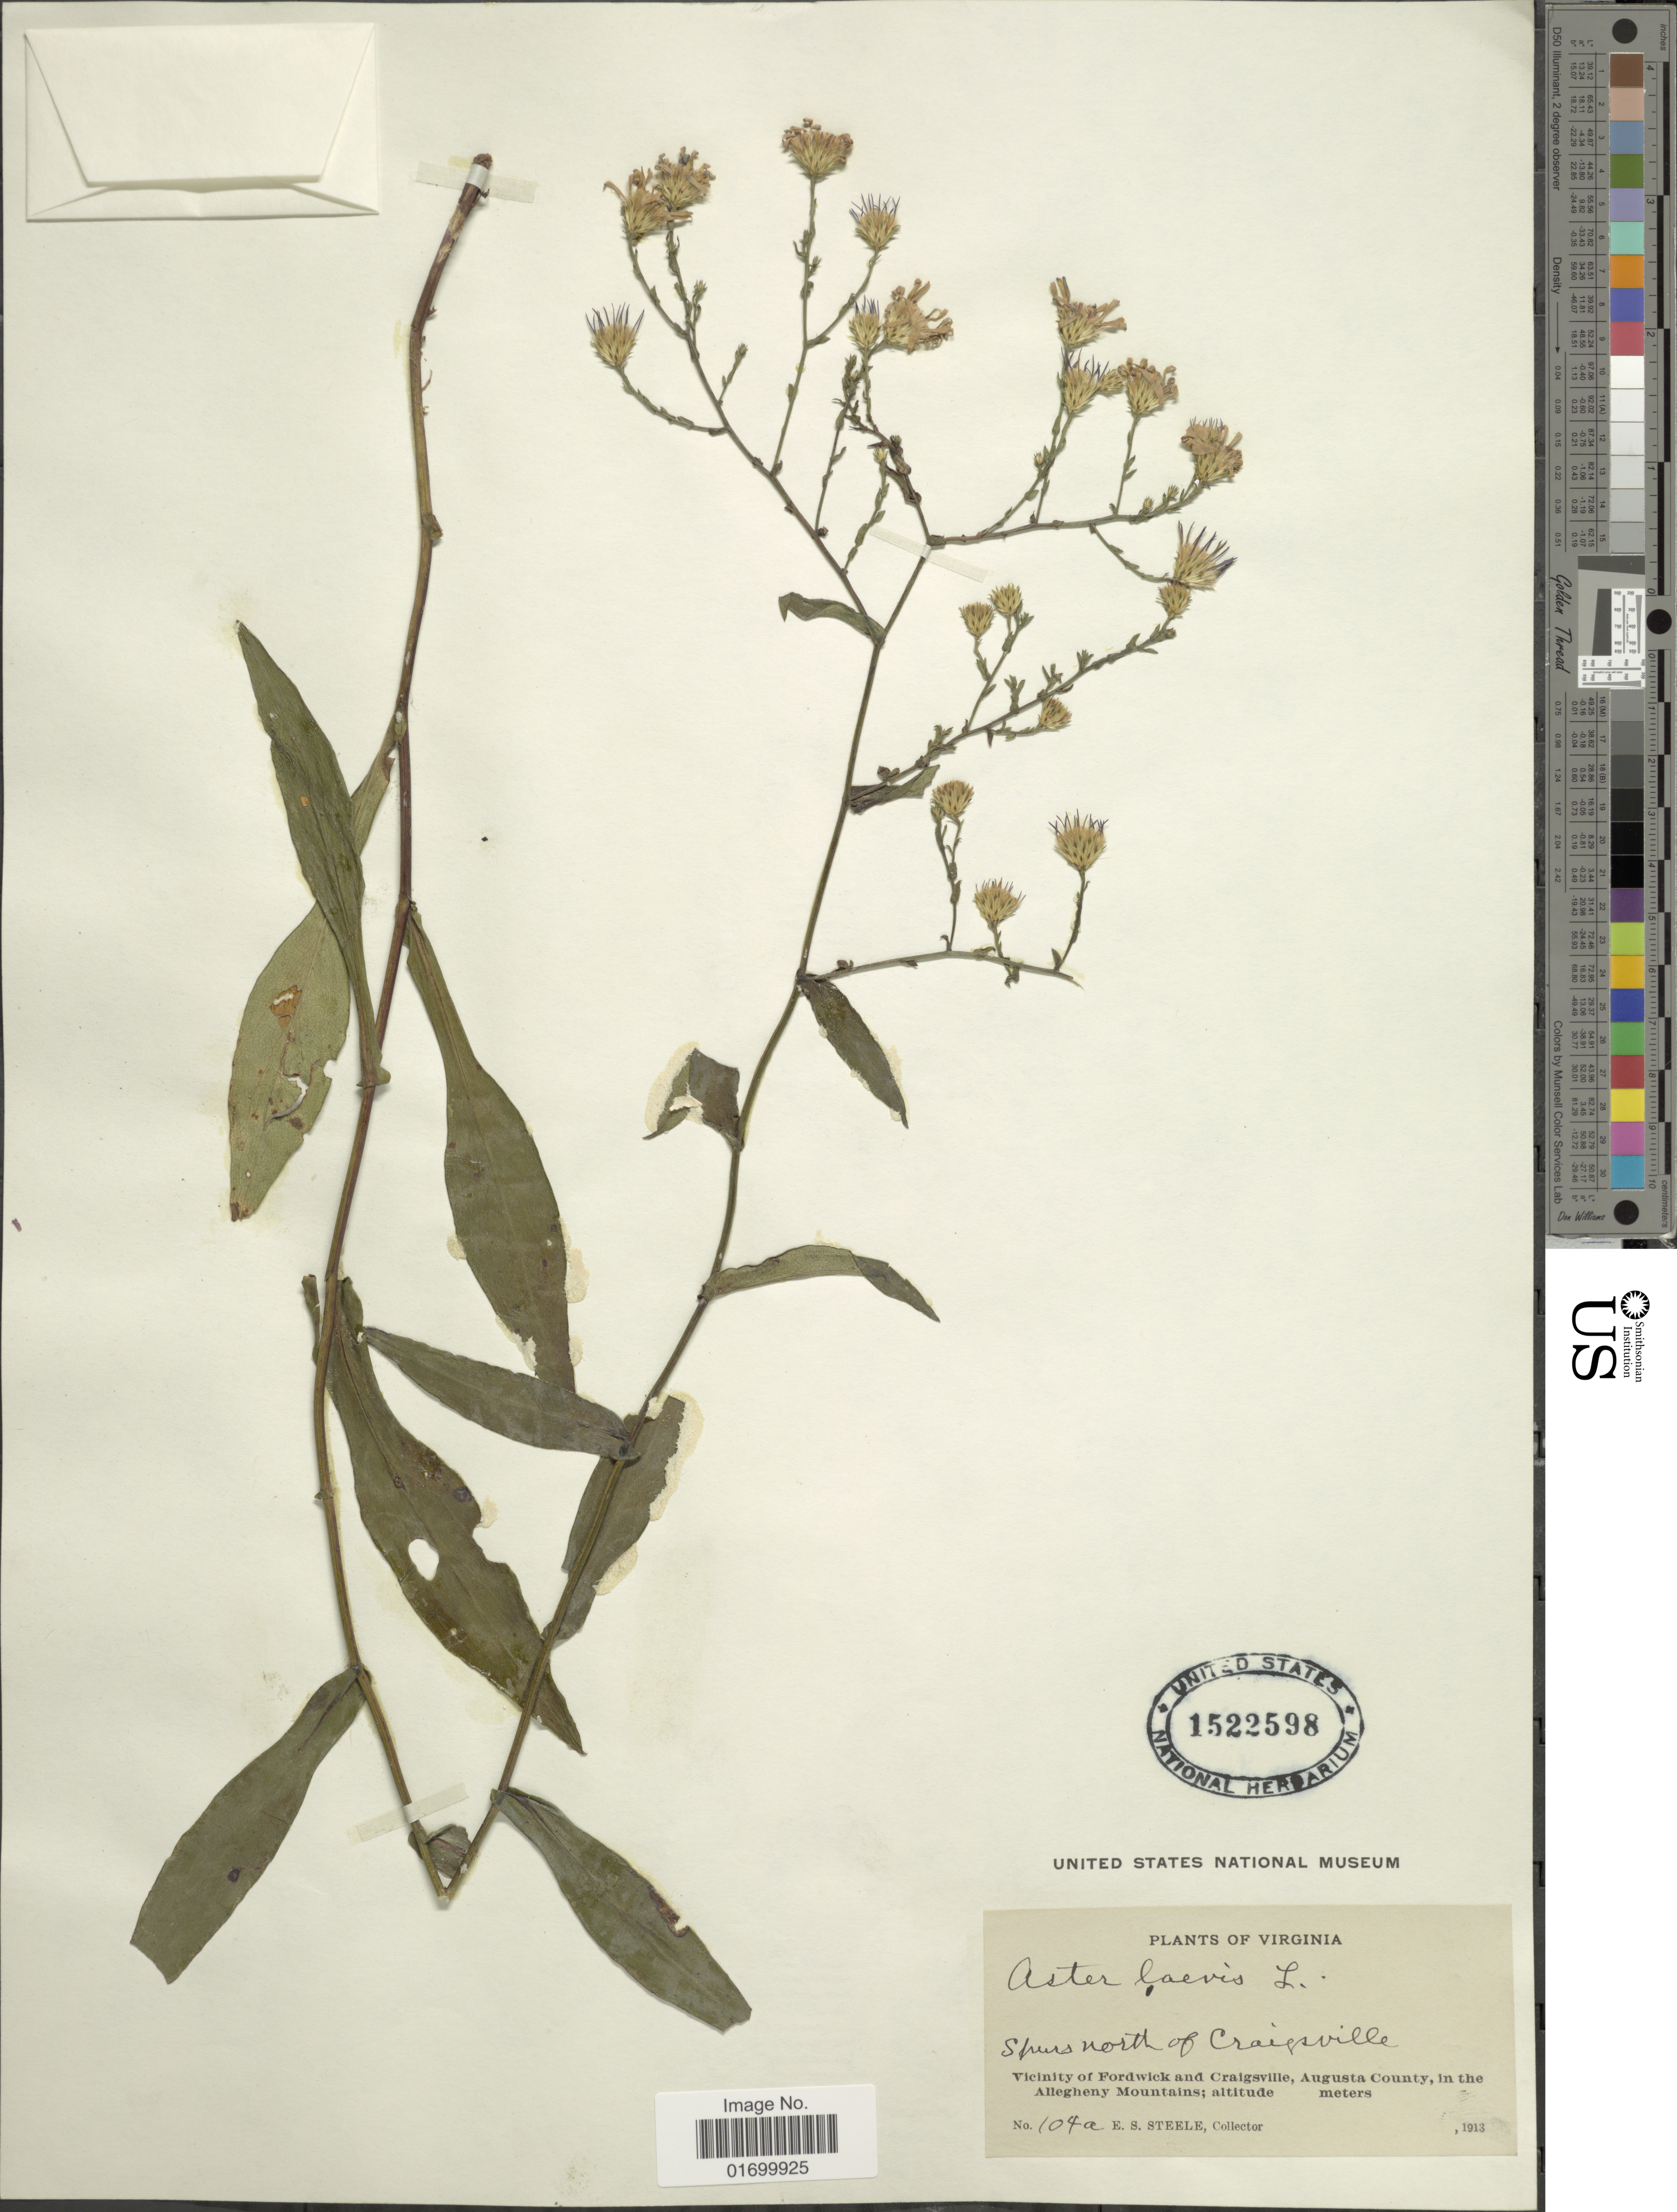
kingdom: Plantae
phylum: Tracheophyta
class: Magnoliopsida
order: Asterales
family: Asteraceae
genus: Symphyotrichum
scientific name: Symphyotrichum laeve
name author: (L.) Á. Löve & D. Löve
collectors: E. Steele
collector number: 104a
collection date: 1913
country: United States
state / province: Virginia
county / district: Augusta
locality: Spurs north of Craigsville. Vicinity of Fordwick and Craigsville, Augusta County, in the Allegheny Mountains.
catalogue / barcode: US 1522598